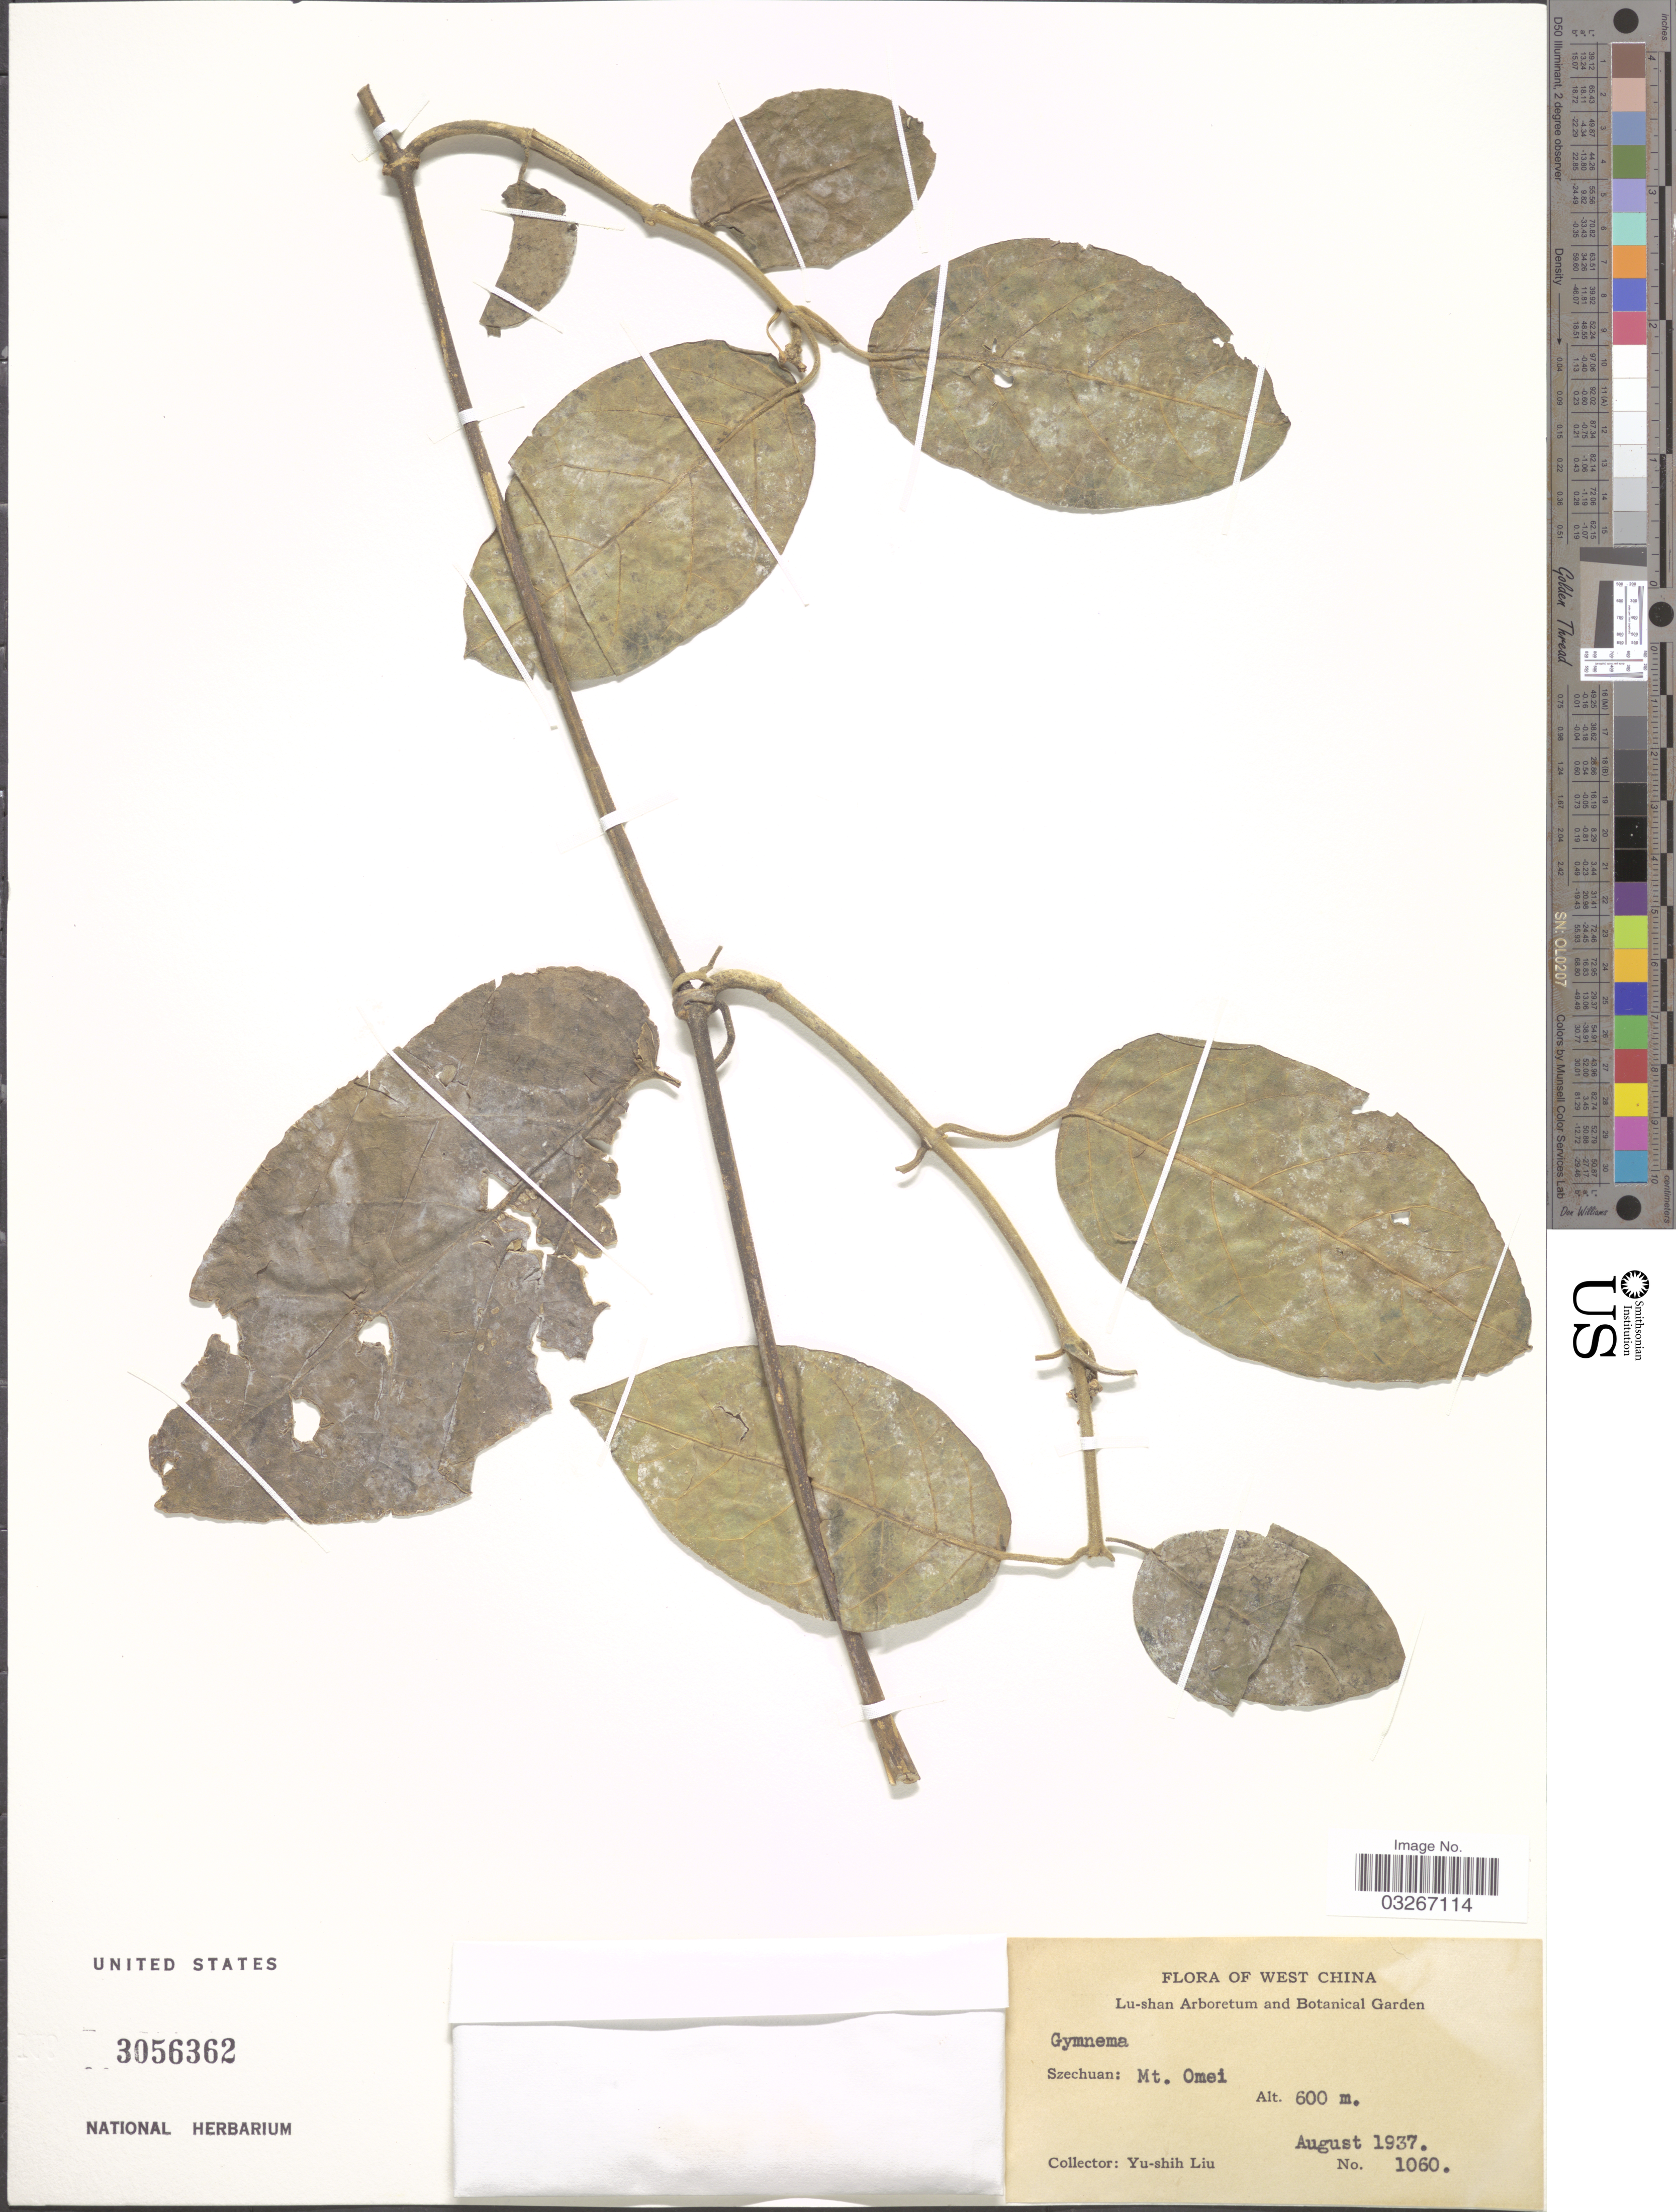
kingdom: Plantae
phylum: Tracheophyta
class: Magnoliopsida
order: Gentianales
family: Apocynaceae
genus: Gymnema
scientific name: Gymnema sylvestre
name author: (Retz.) R. Br. ex Schult. in Roem. & Schult.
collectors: Y.-S. Liu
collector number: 1060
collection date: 1937-08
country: China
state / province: Sichuan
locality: West China. Szechuan: Mt. Omei.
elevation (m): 600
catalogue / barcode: US 3056362